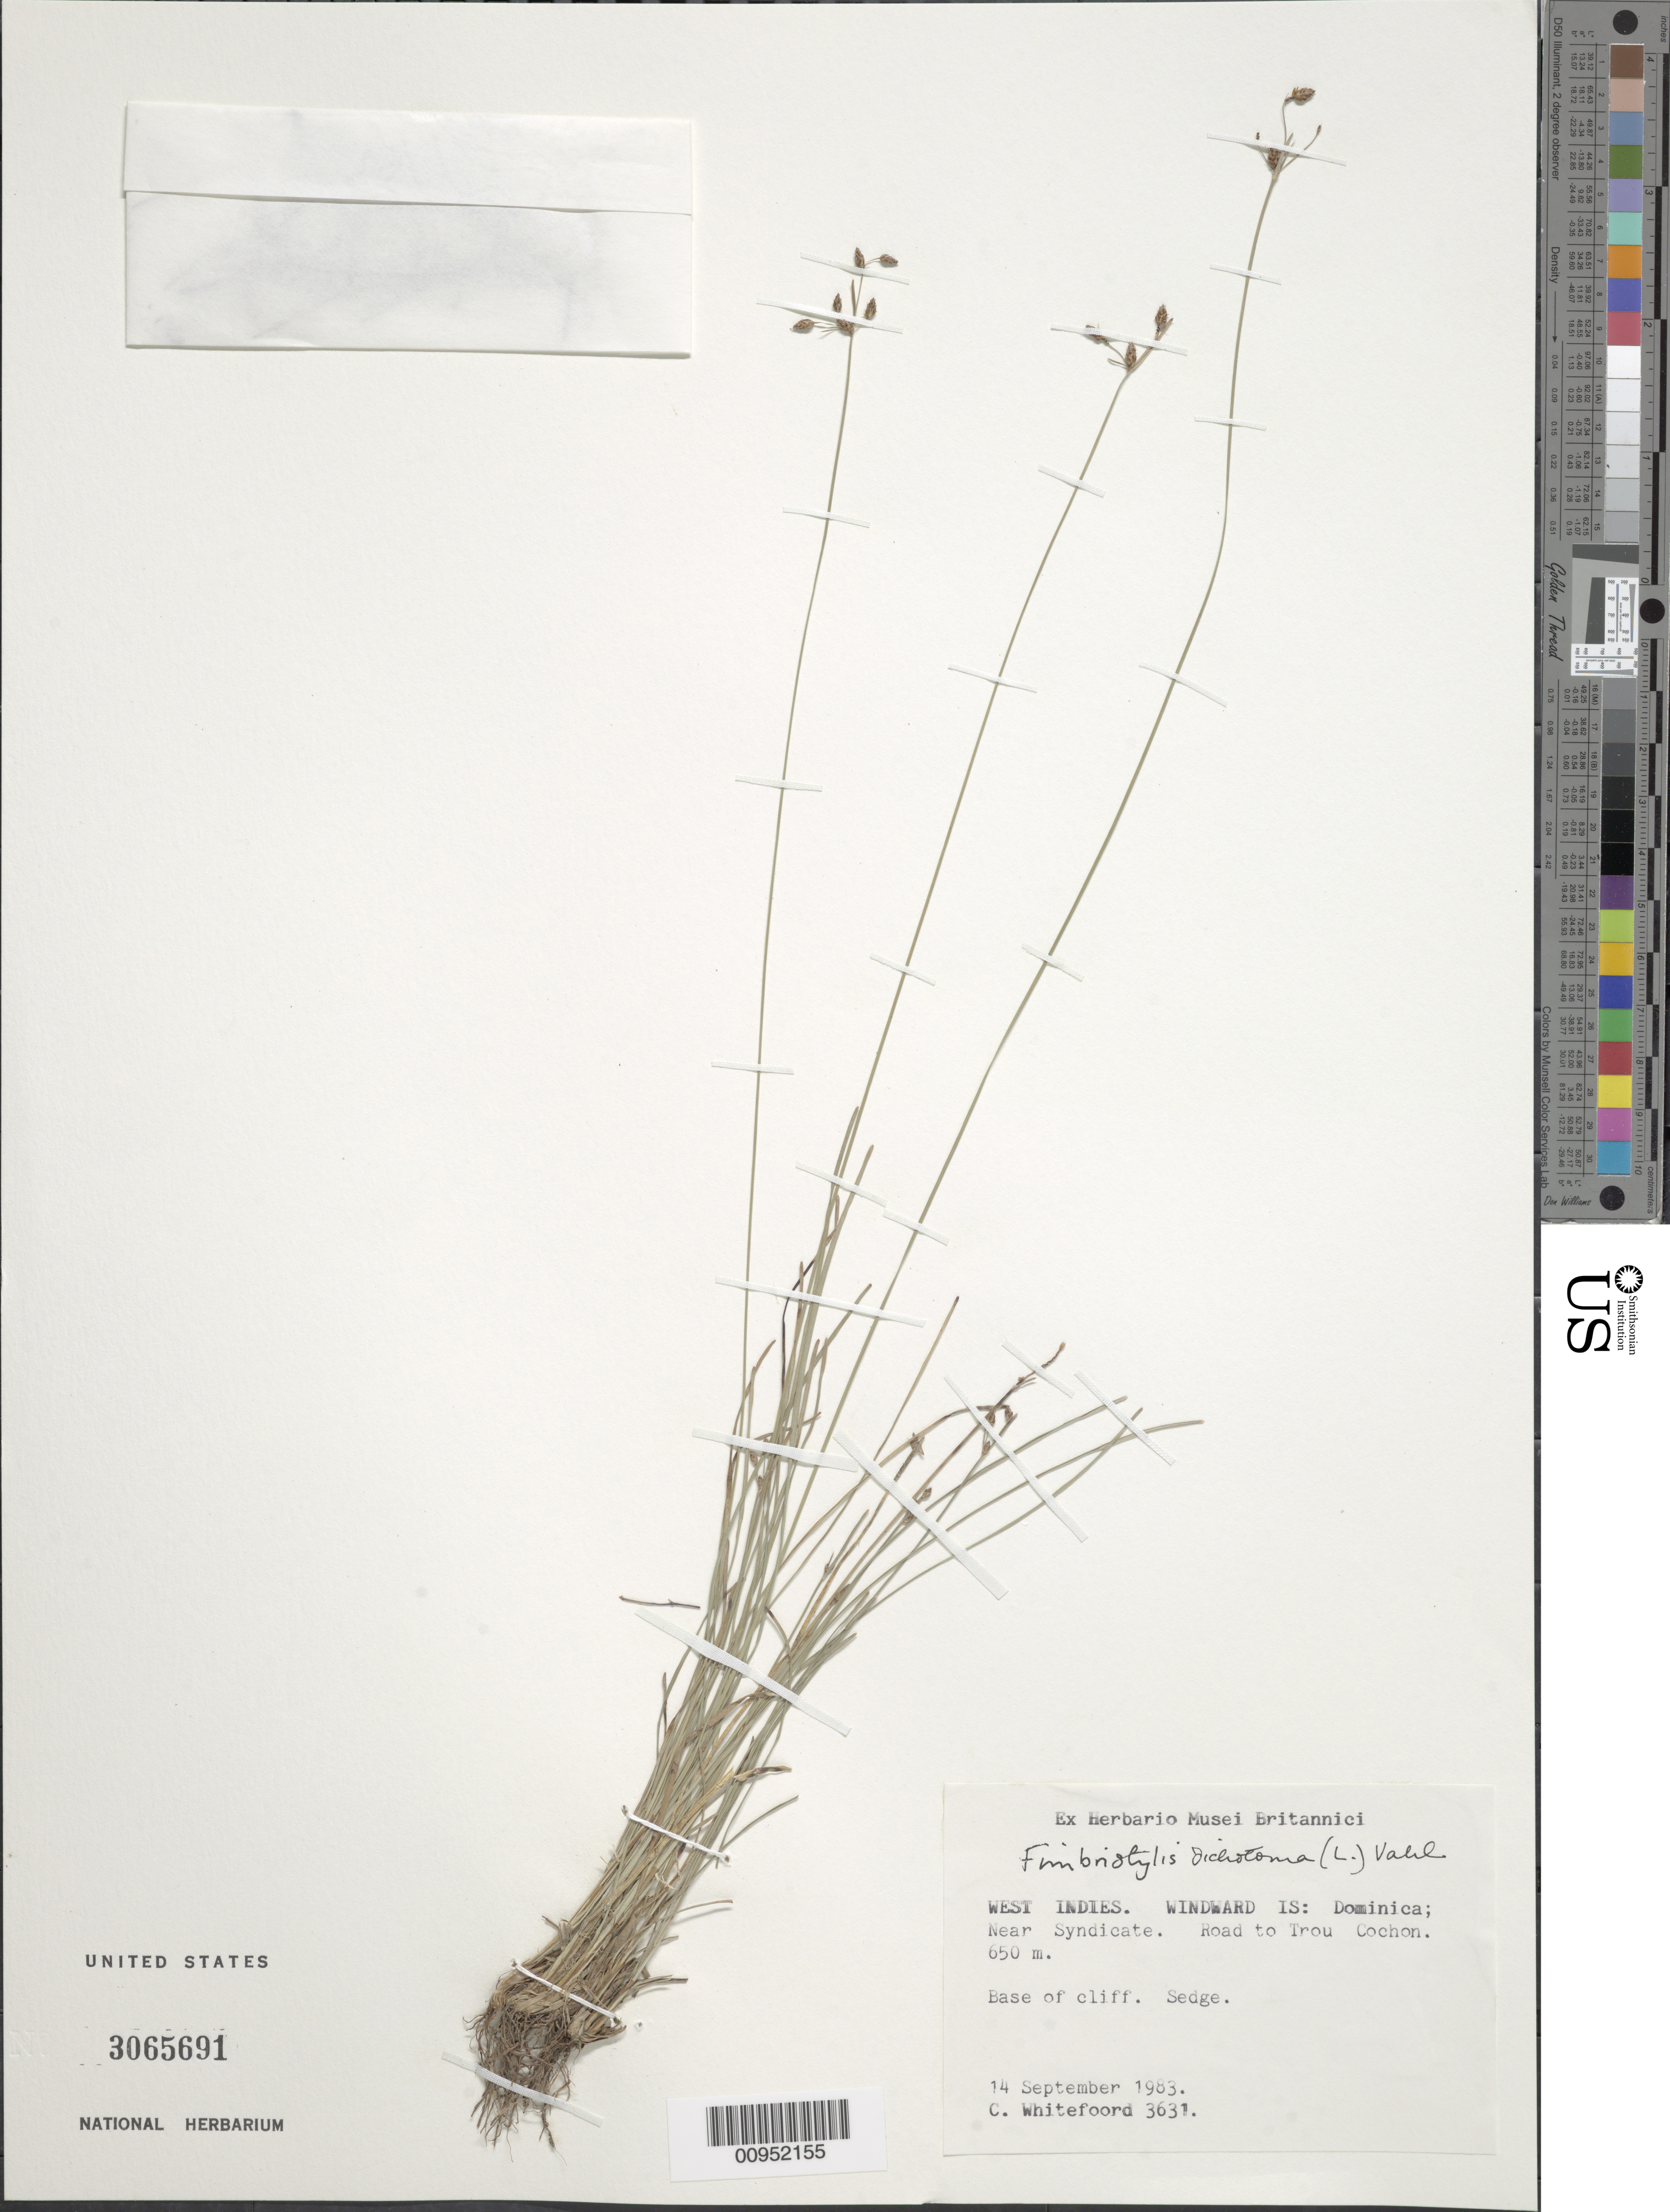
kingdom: Plantae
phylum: Tracheophyta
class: Liliopsida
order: Poales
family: Cyperaceae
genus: Fimbristylis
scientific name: Fimbristylis dichotoma subsp. dichotoma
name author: (L.) Vahl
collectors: C. Whitefoord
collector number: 3631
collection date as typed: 14 Sep 1983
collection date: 1983-09-14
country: Dominica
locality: Cliff near Syndicate, road to Trou Cochon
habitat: Base of cliff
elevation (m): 650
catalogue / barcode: US 3065691